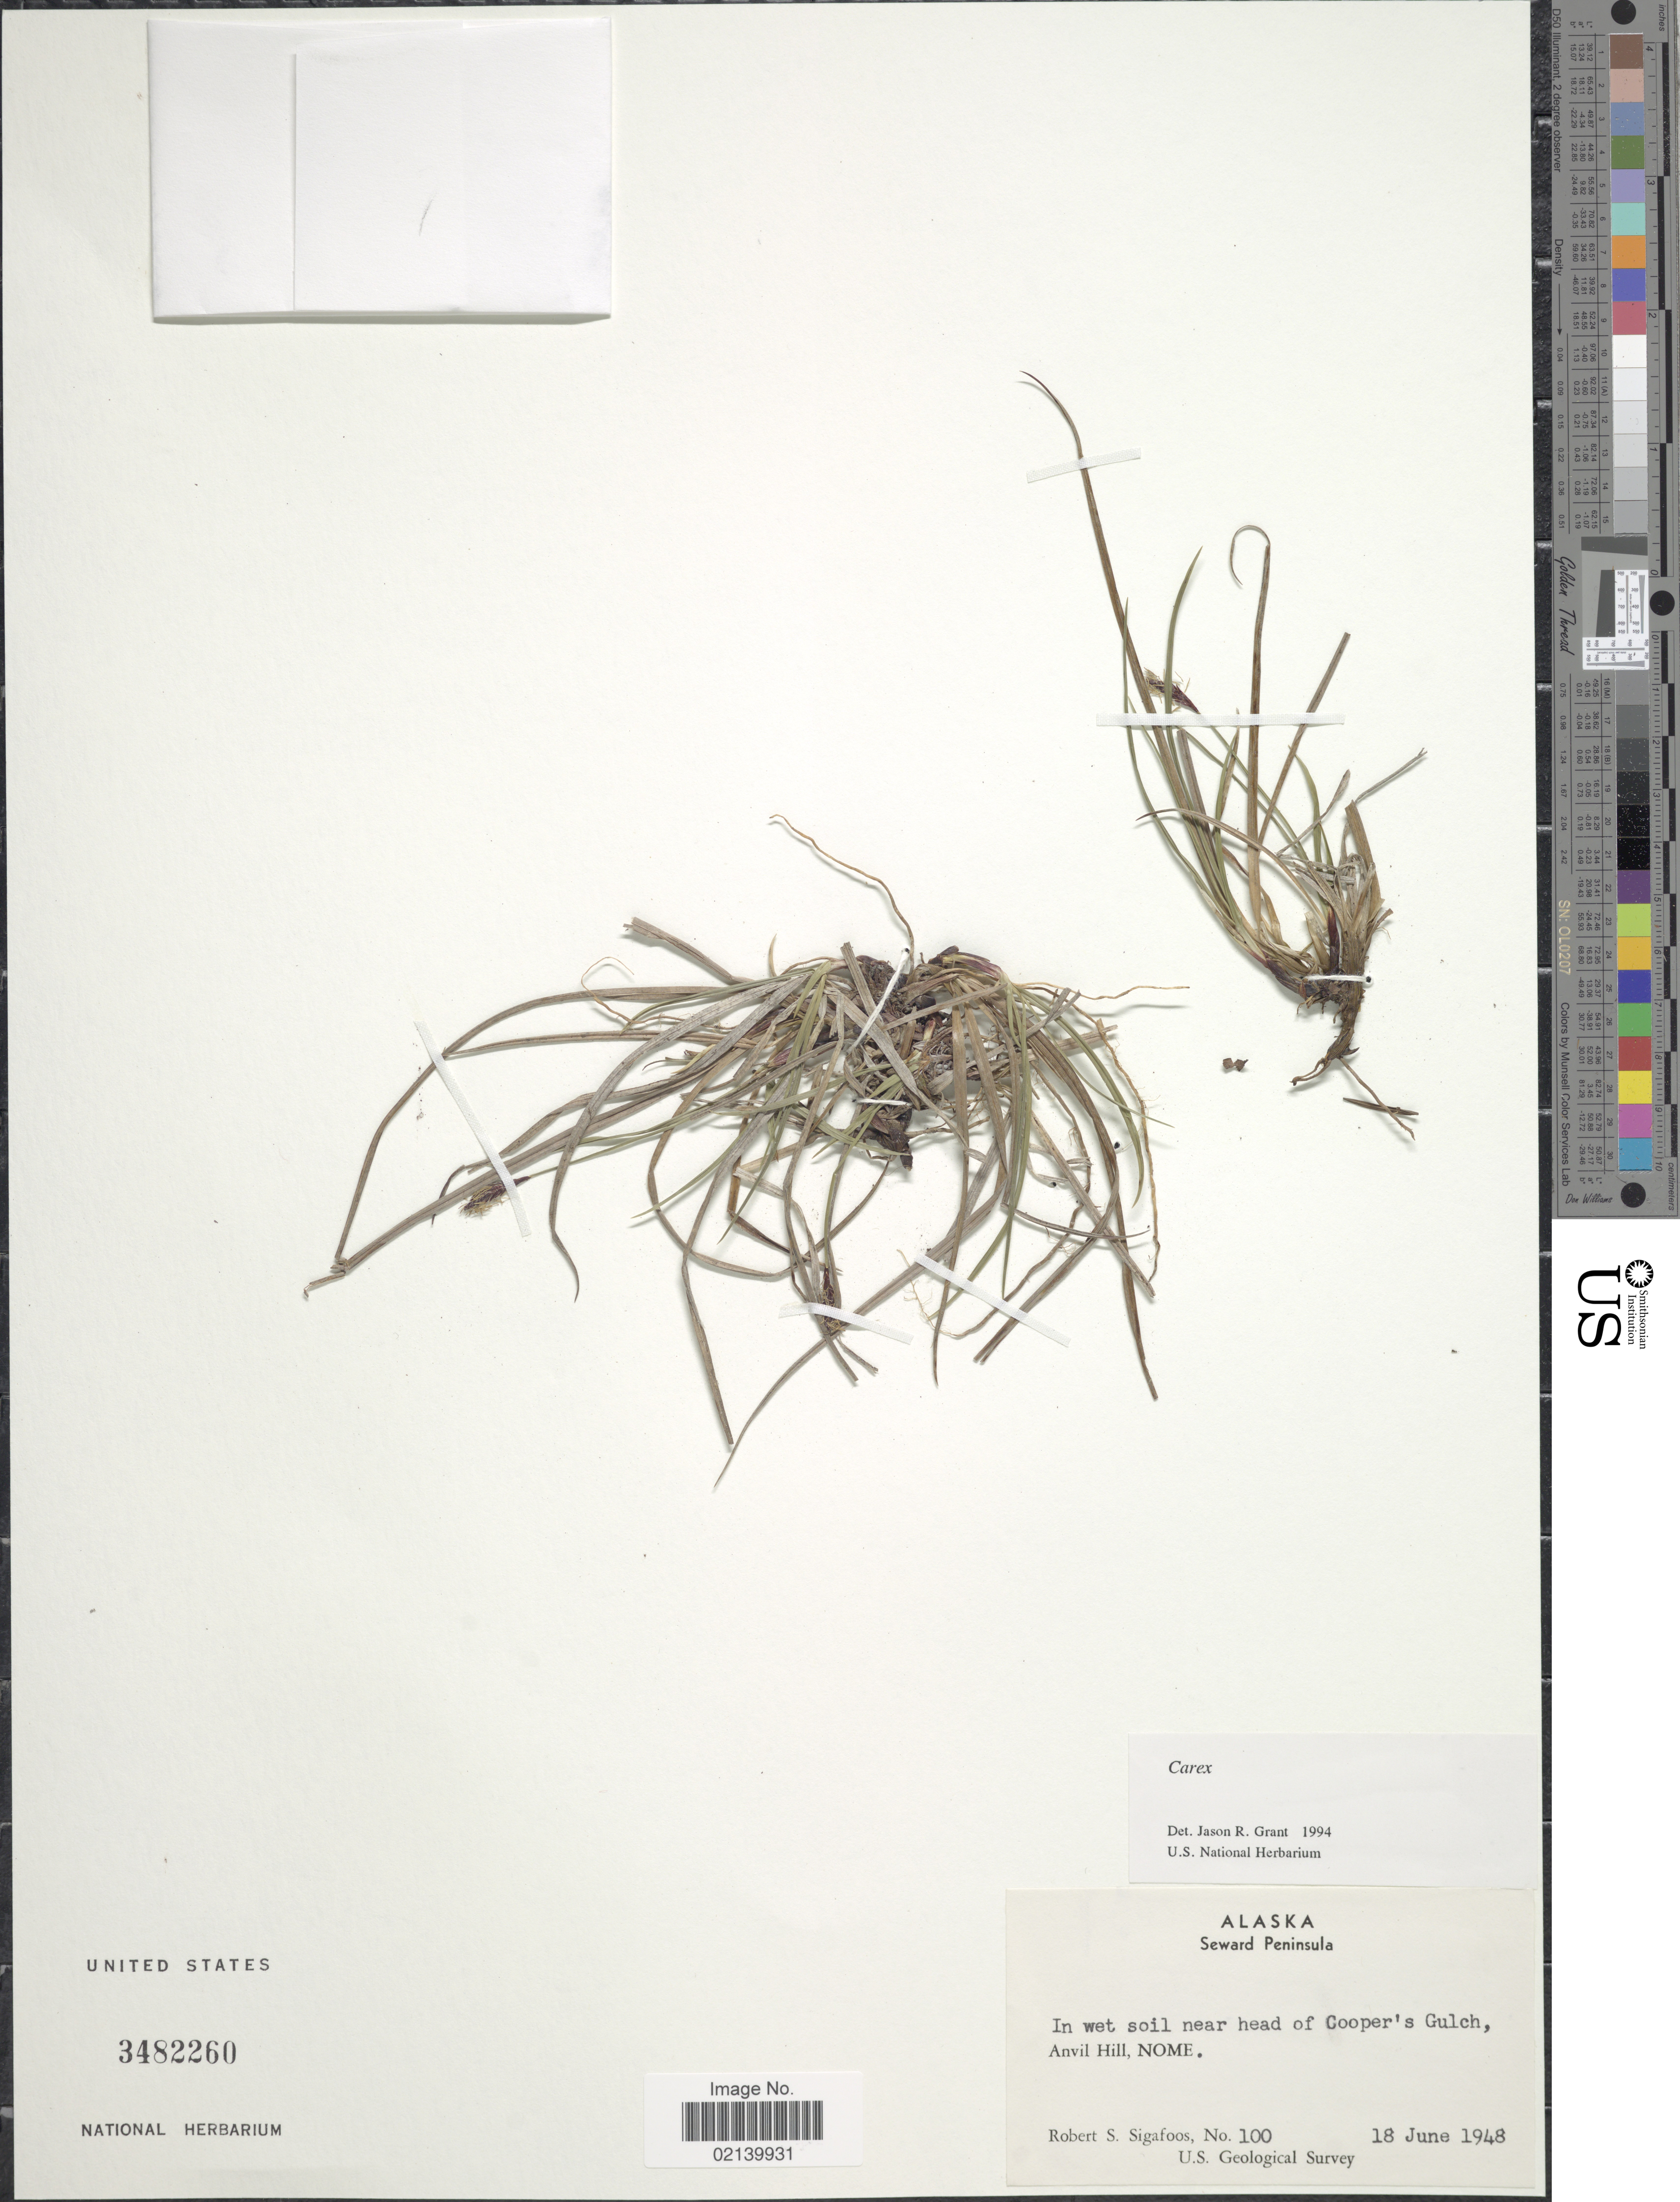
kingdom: Plantae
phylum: Tracheophyta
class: Liliopsida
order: Poales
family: Cyperaceae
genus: Carex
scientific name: Carex sp.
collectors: R. Sigafoos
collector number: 100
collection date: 1948-06-18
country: United States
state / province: Alaska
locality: Alaska, Seward Peninsula. In wet soil near head of Cooper's Gulch, Anvil, Nome.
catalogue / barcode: US 3482260